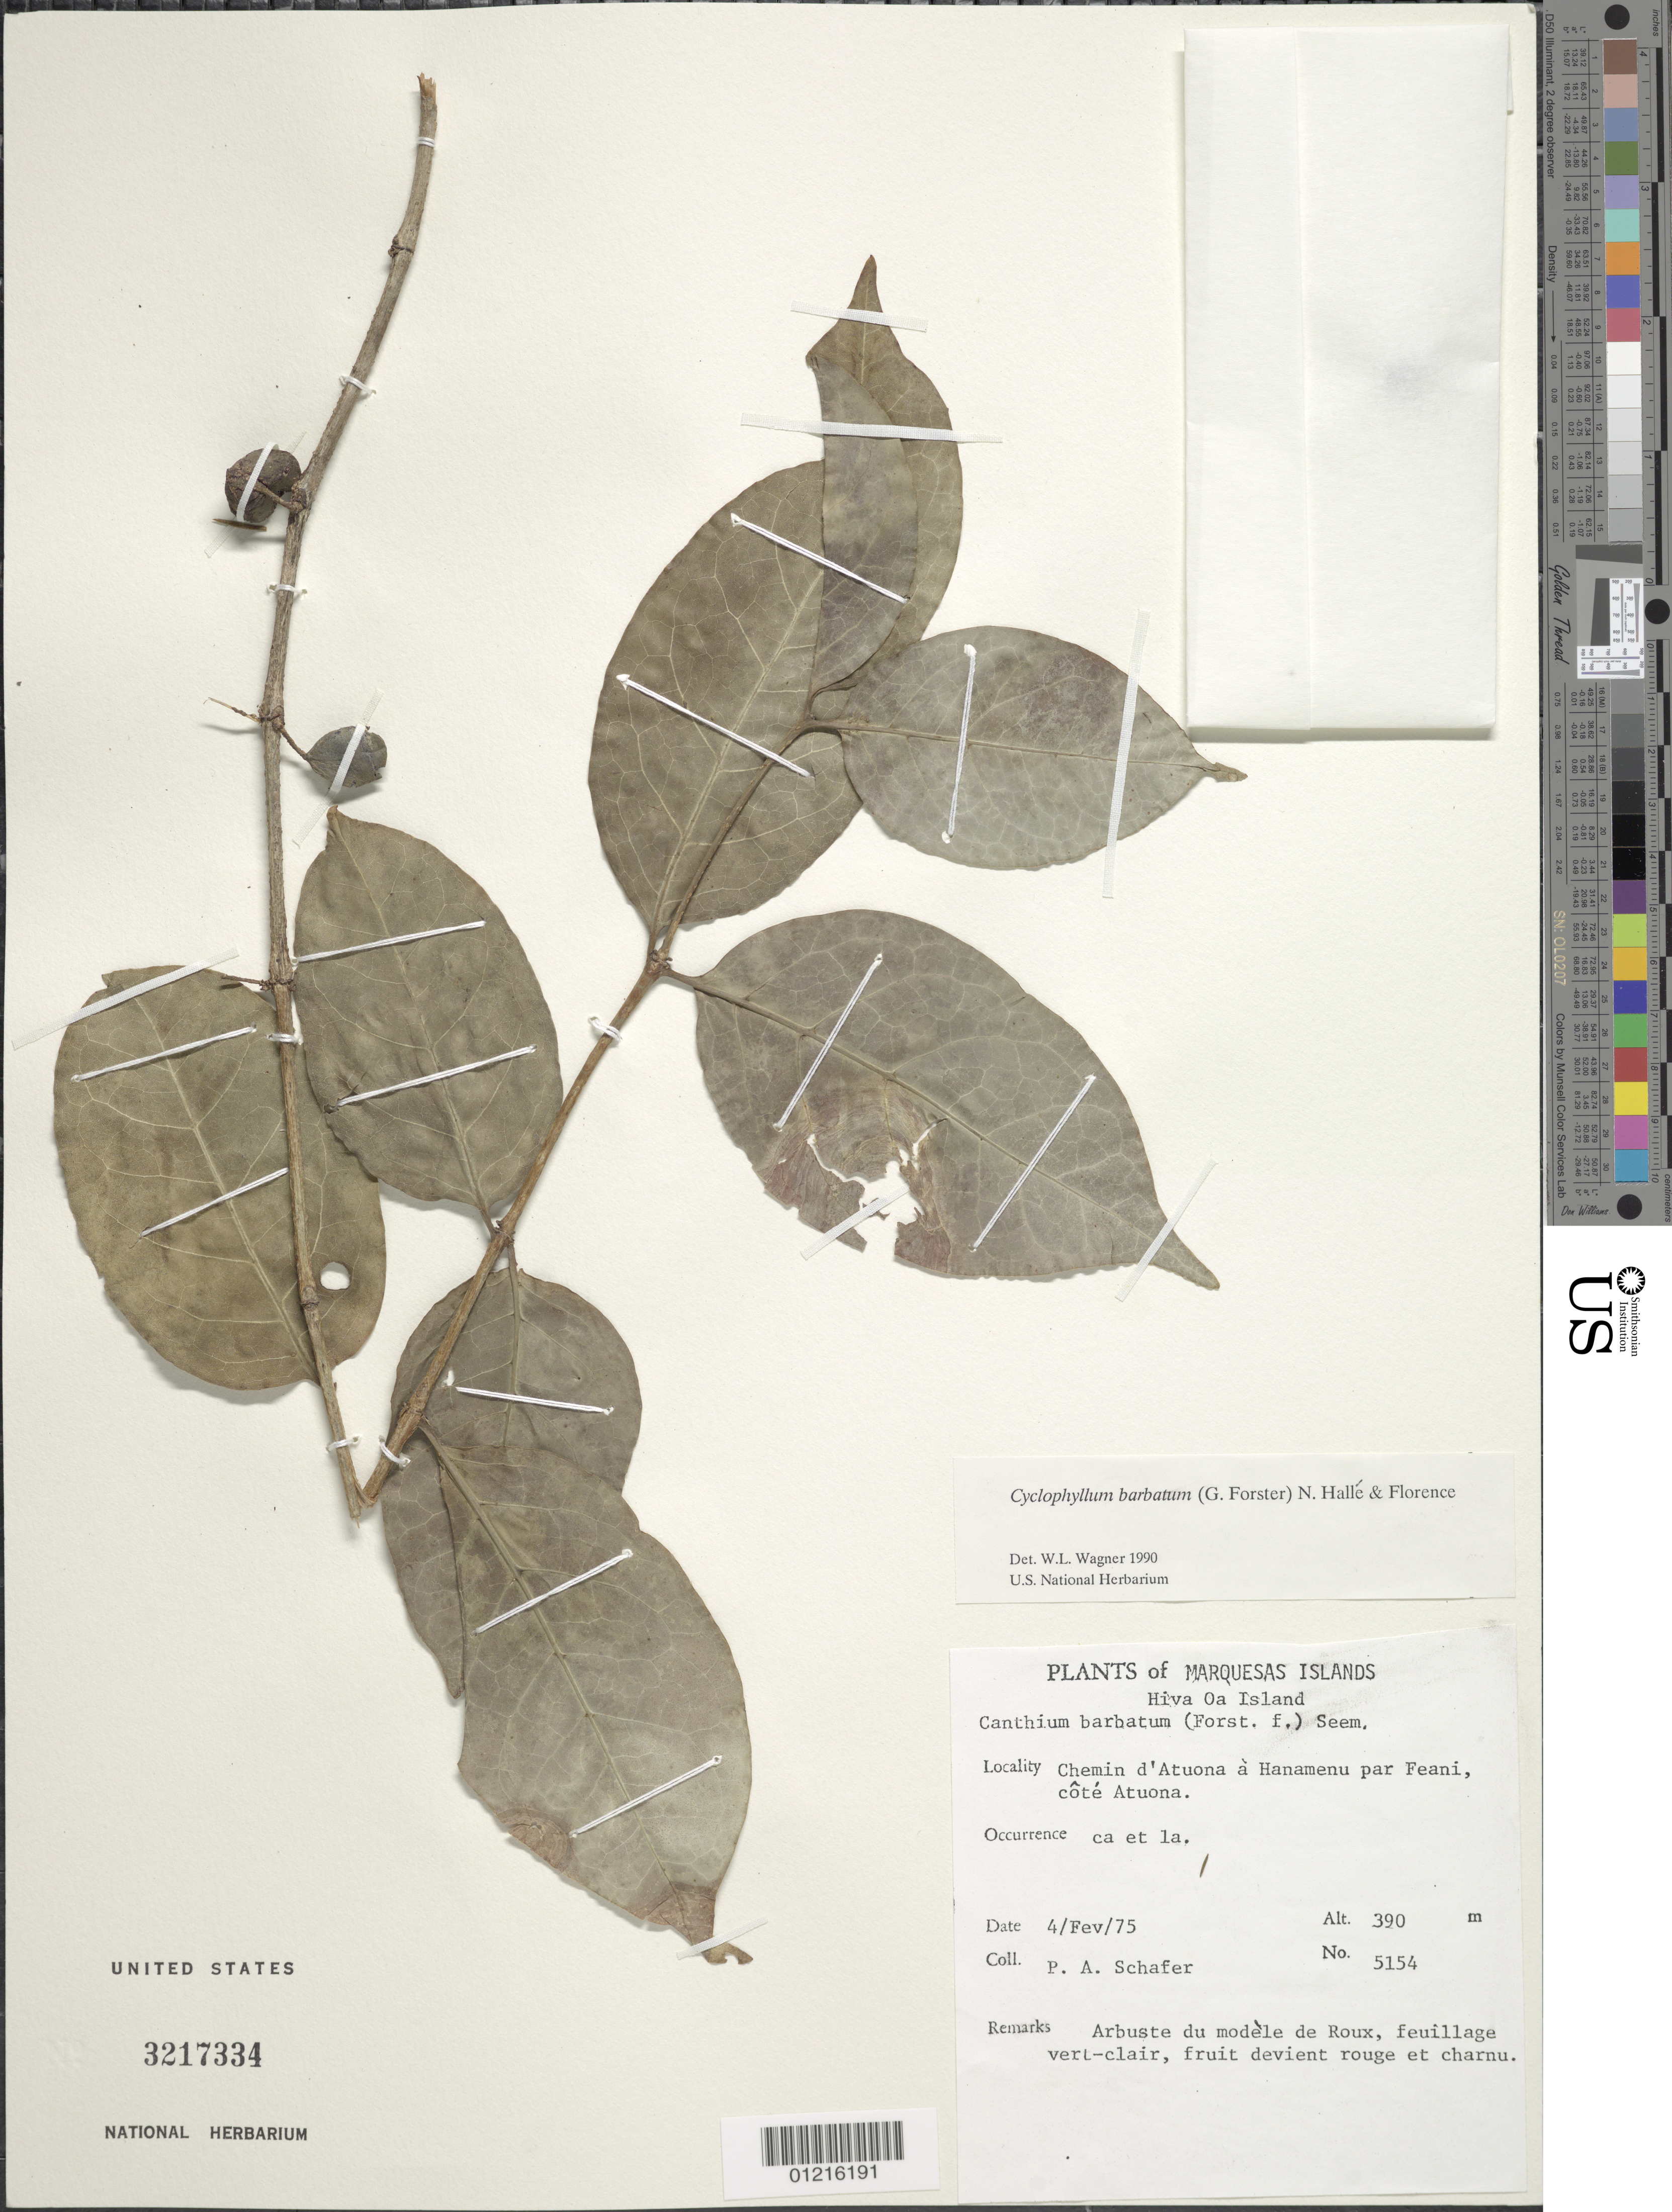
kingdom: Plantae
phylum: Tracheophyta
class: Magnoliopsida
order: Gentianales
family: Rubiaceae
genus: Cyclophyllum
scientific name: Cyclophyllum barbatum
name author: (G. Forst.) N. Hallé & J. Florence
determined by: Wagner, W. L., (BOT), Smithsonian Institution - National Museum of Natural History (UNITED STATES)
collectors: P. A. Schäfer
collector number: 5154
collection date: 1975-02-04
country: French Polynesia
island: Hiva Oa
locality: Chemin d'Atuona à Hanamenu par Feani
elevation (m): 390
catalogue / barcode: US 3217334